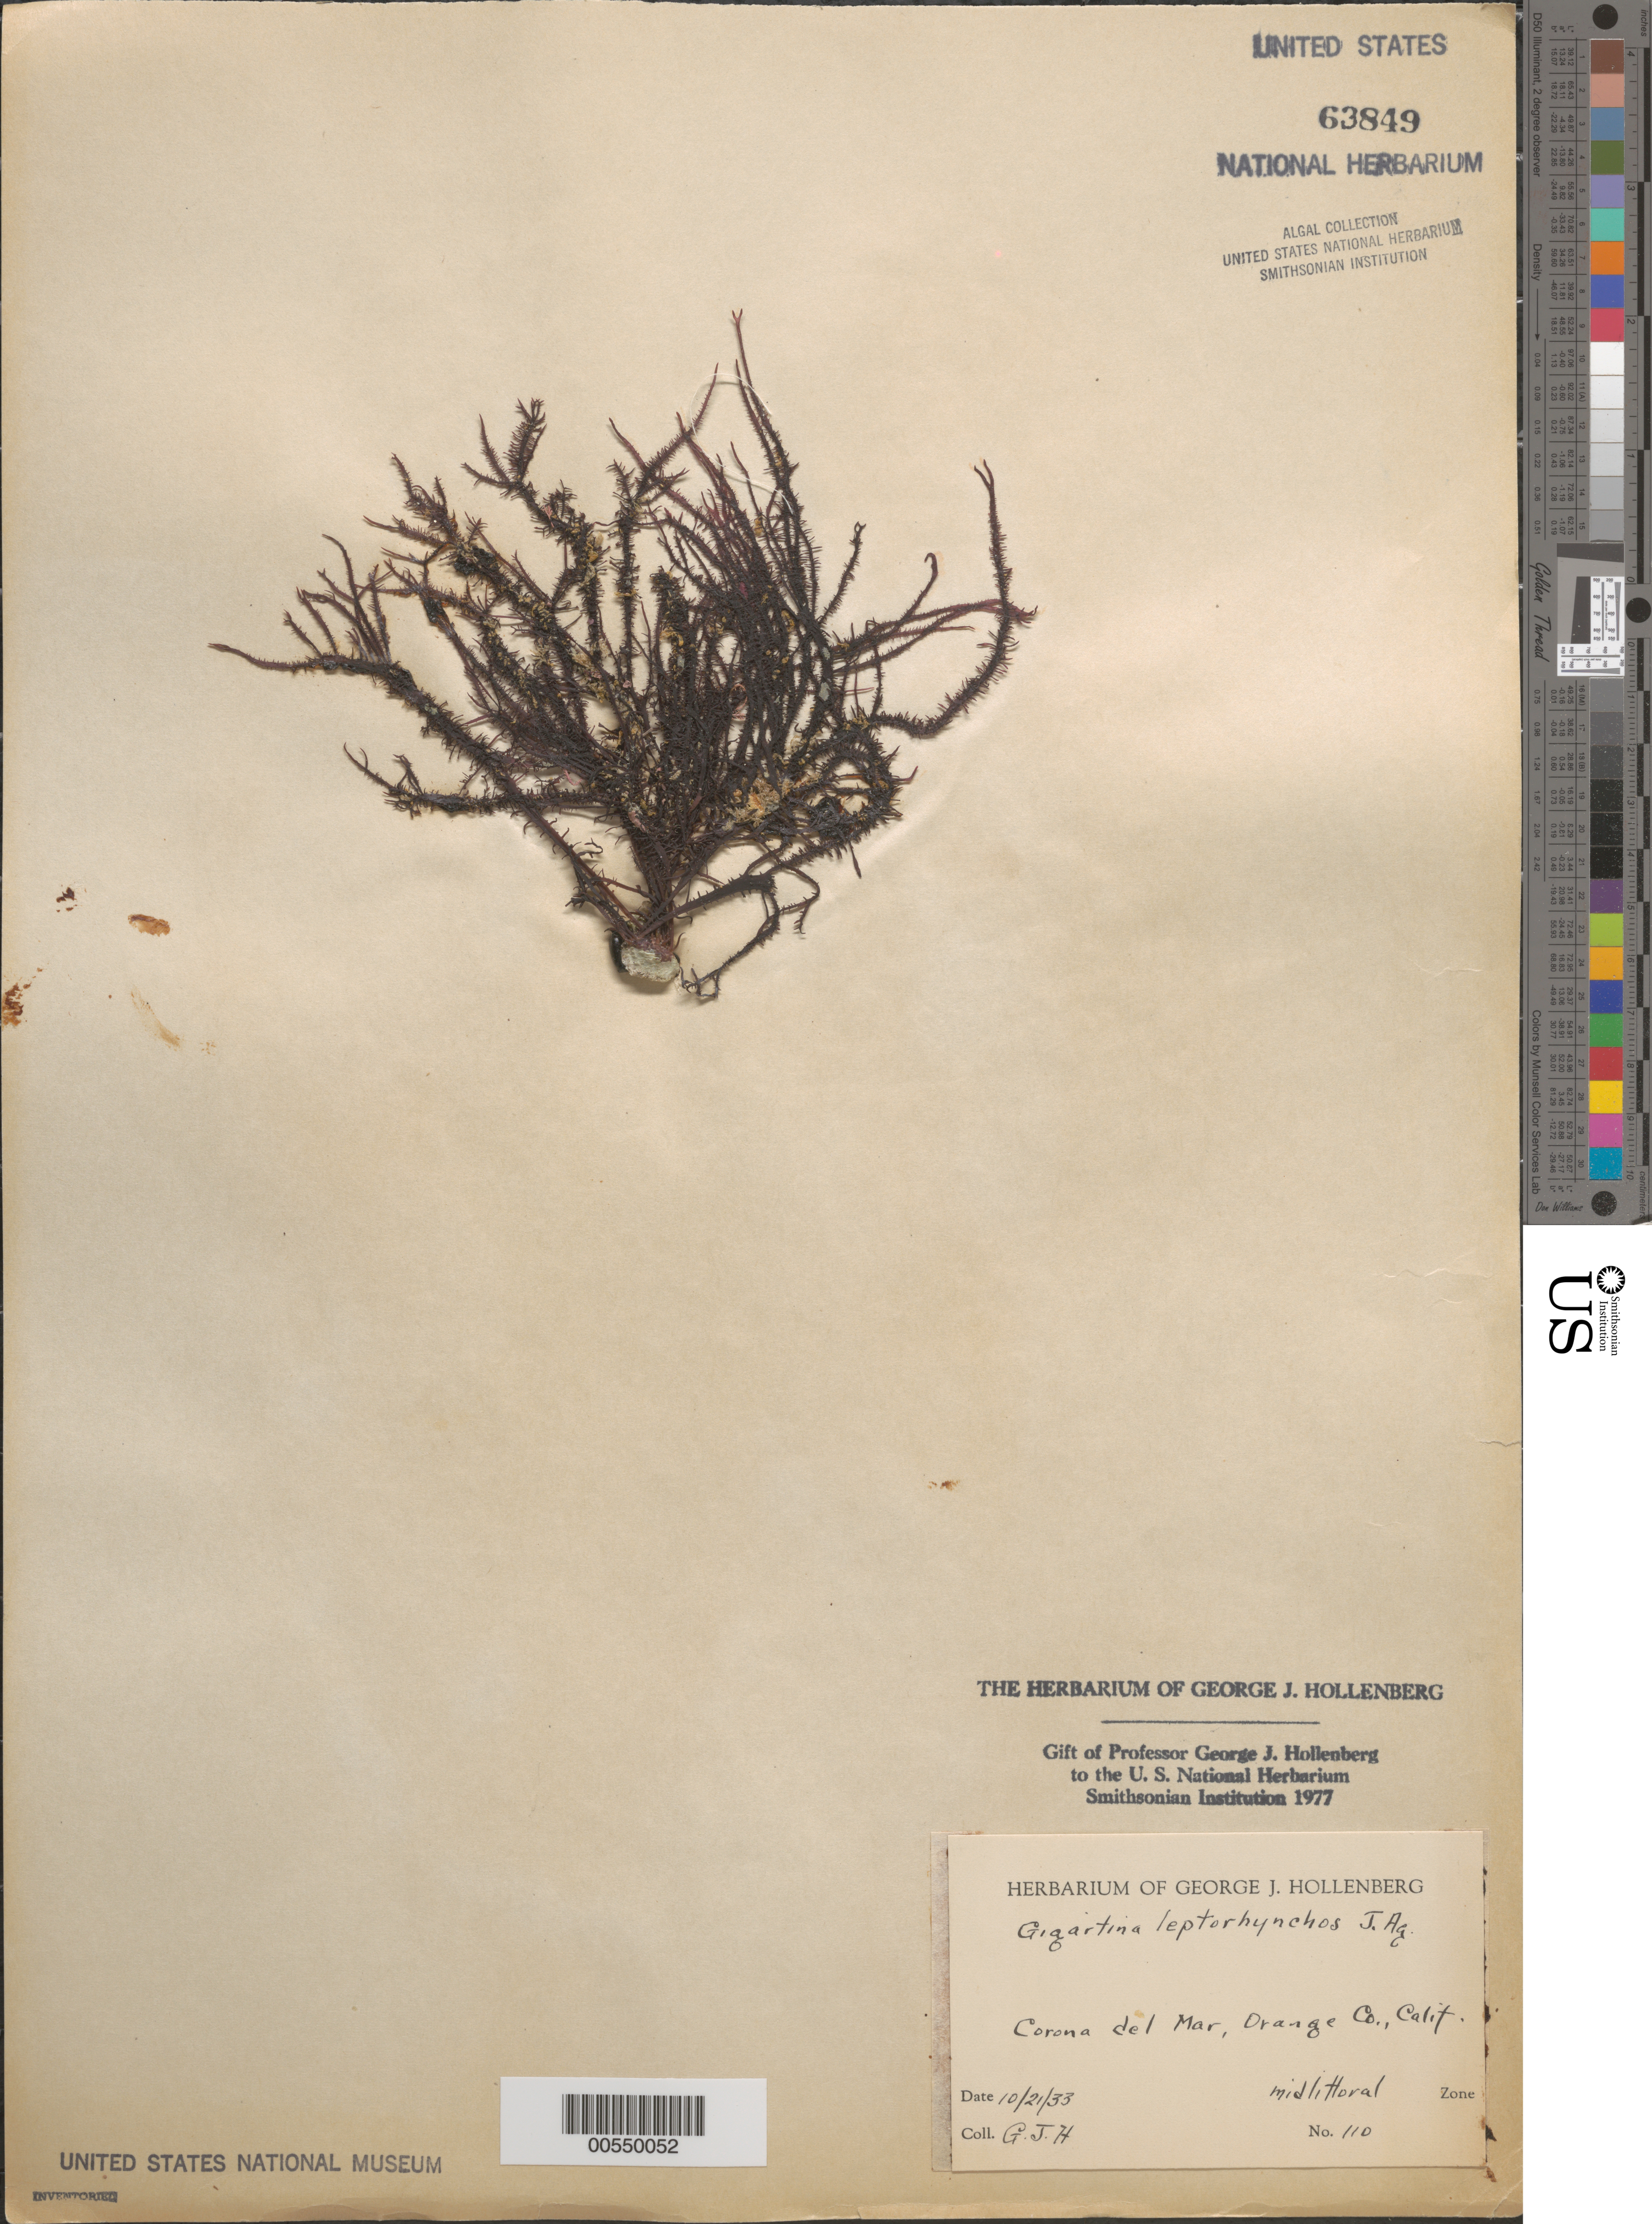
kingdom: Plantae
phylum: Rhodophyta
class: Florideophyceae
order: Gigartinales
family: Gigartinaceae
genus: Mazzaella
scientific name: Mazzaella leptorhynchos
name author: (J. Agardh) Leister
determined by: Algae name updating Project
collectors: G. Hollenberg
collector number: GJH 110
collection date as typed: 21 Oct 1933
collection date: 1933-10-21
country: United States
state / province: California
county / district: Orange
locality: Corona del Mar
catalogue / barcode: US 63849